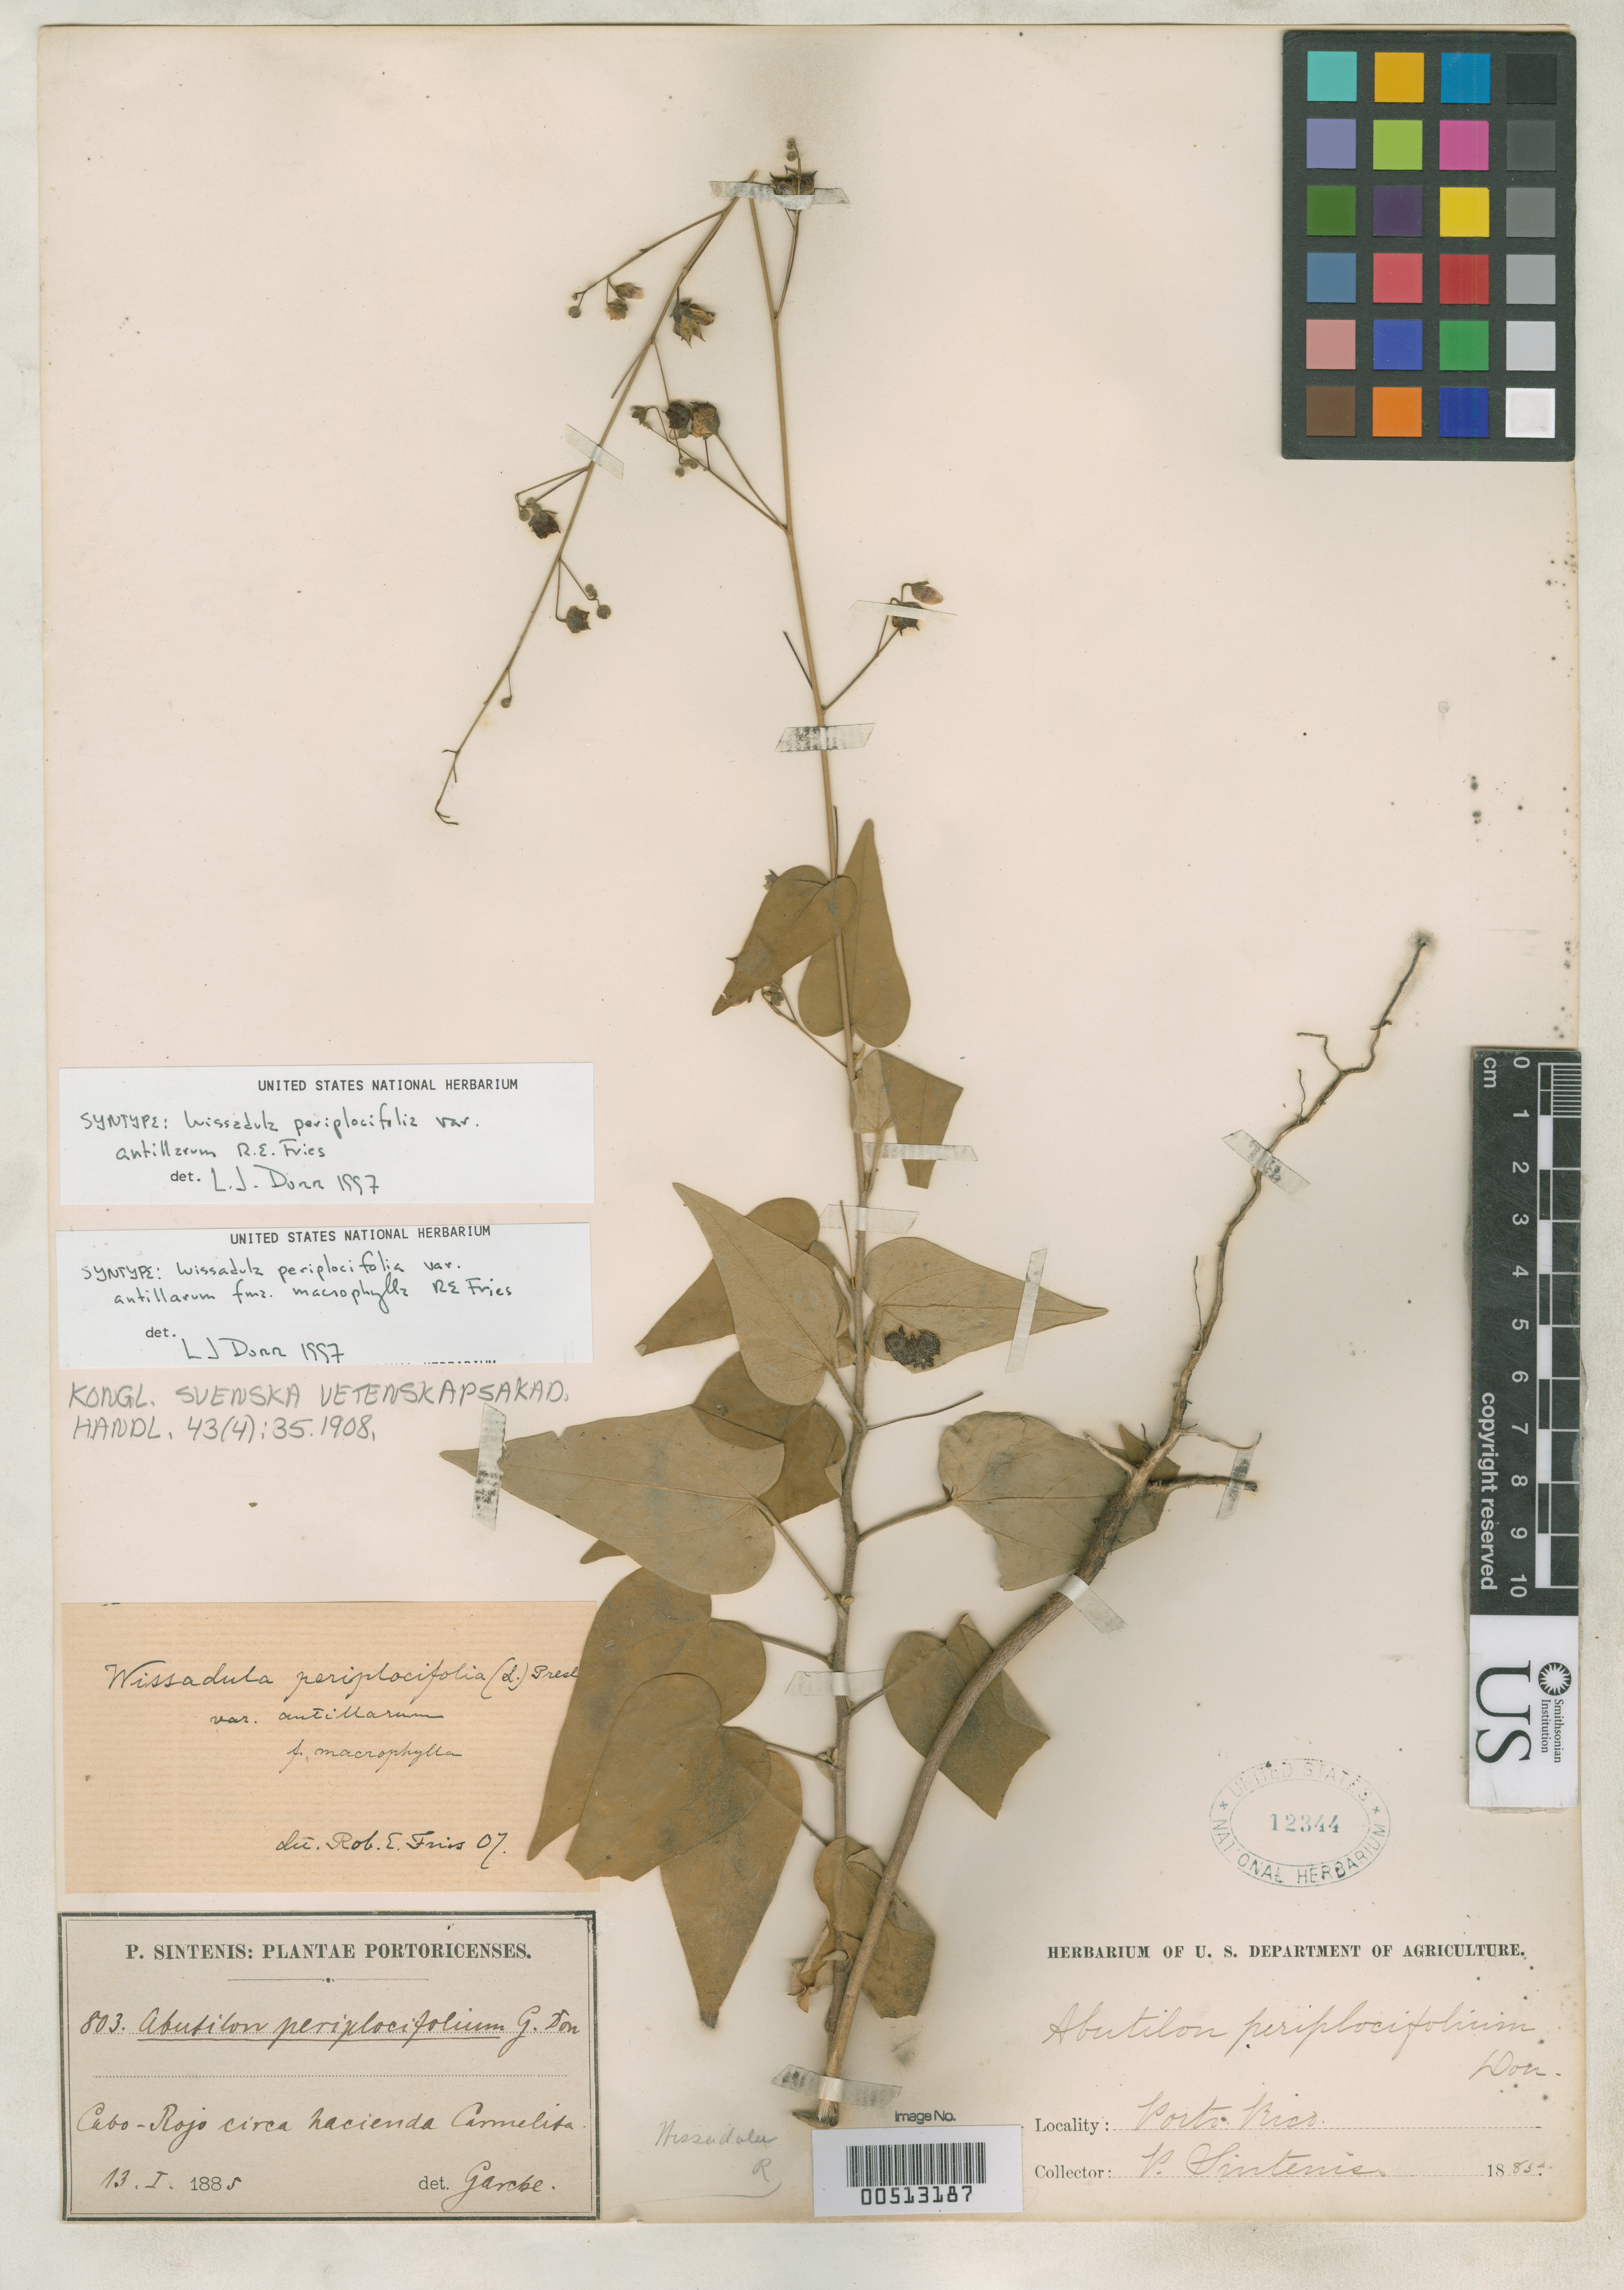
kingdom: Plantae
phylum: Tracheophyta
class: Magnoliopsida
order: Malvales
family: Malvaceae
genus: Wissadula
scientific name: Wissadula periplocifolia f. macrophylla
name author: R.E. Fr.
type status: Syntype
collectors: P. Sintenis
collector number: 803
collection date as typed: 13 Jan 1885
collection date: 1885-01-13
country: Puerto Rico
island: Greater Antilles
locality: Cabo-Rojo circa Hacienda Carmelita.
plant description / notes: Wissadula periplocifolia var. antillarum R.E. Fr. described without type designated; includes 2 formae (f. microphylla, f. macrophylla), neither identified as the typical form.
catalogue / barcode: US 12344